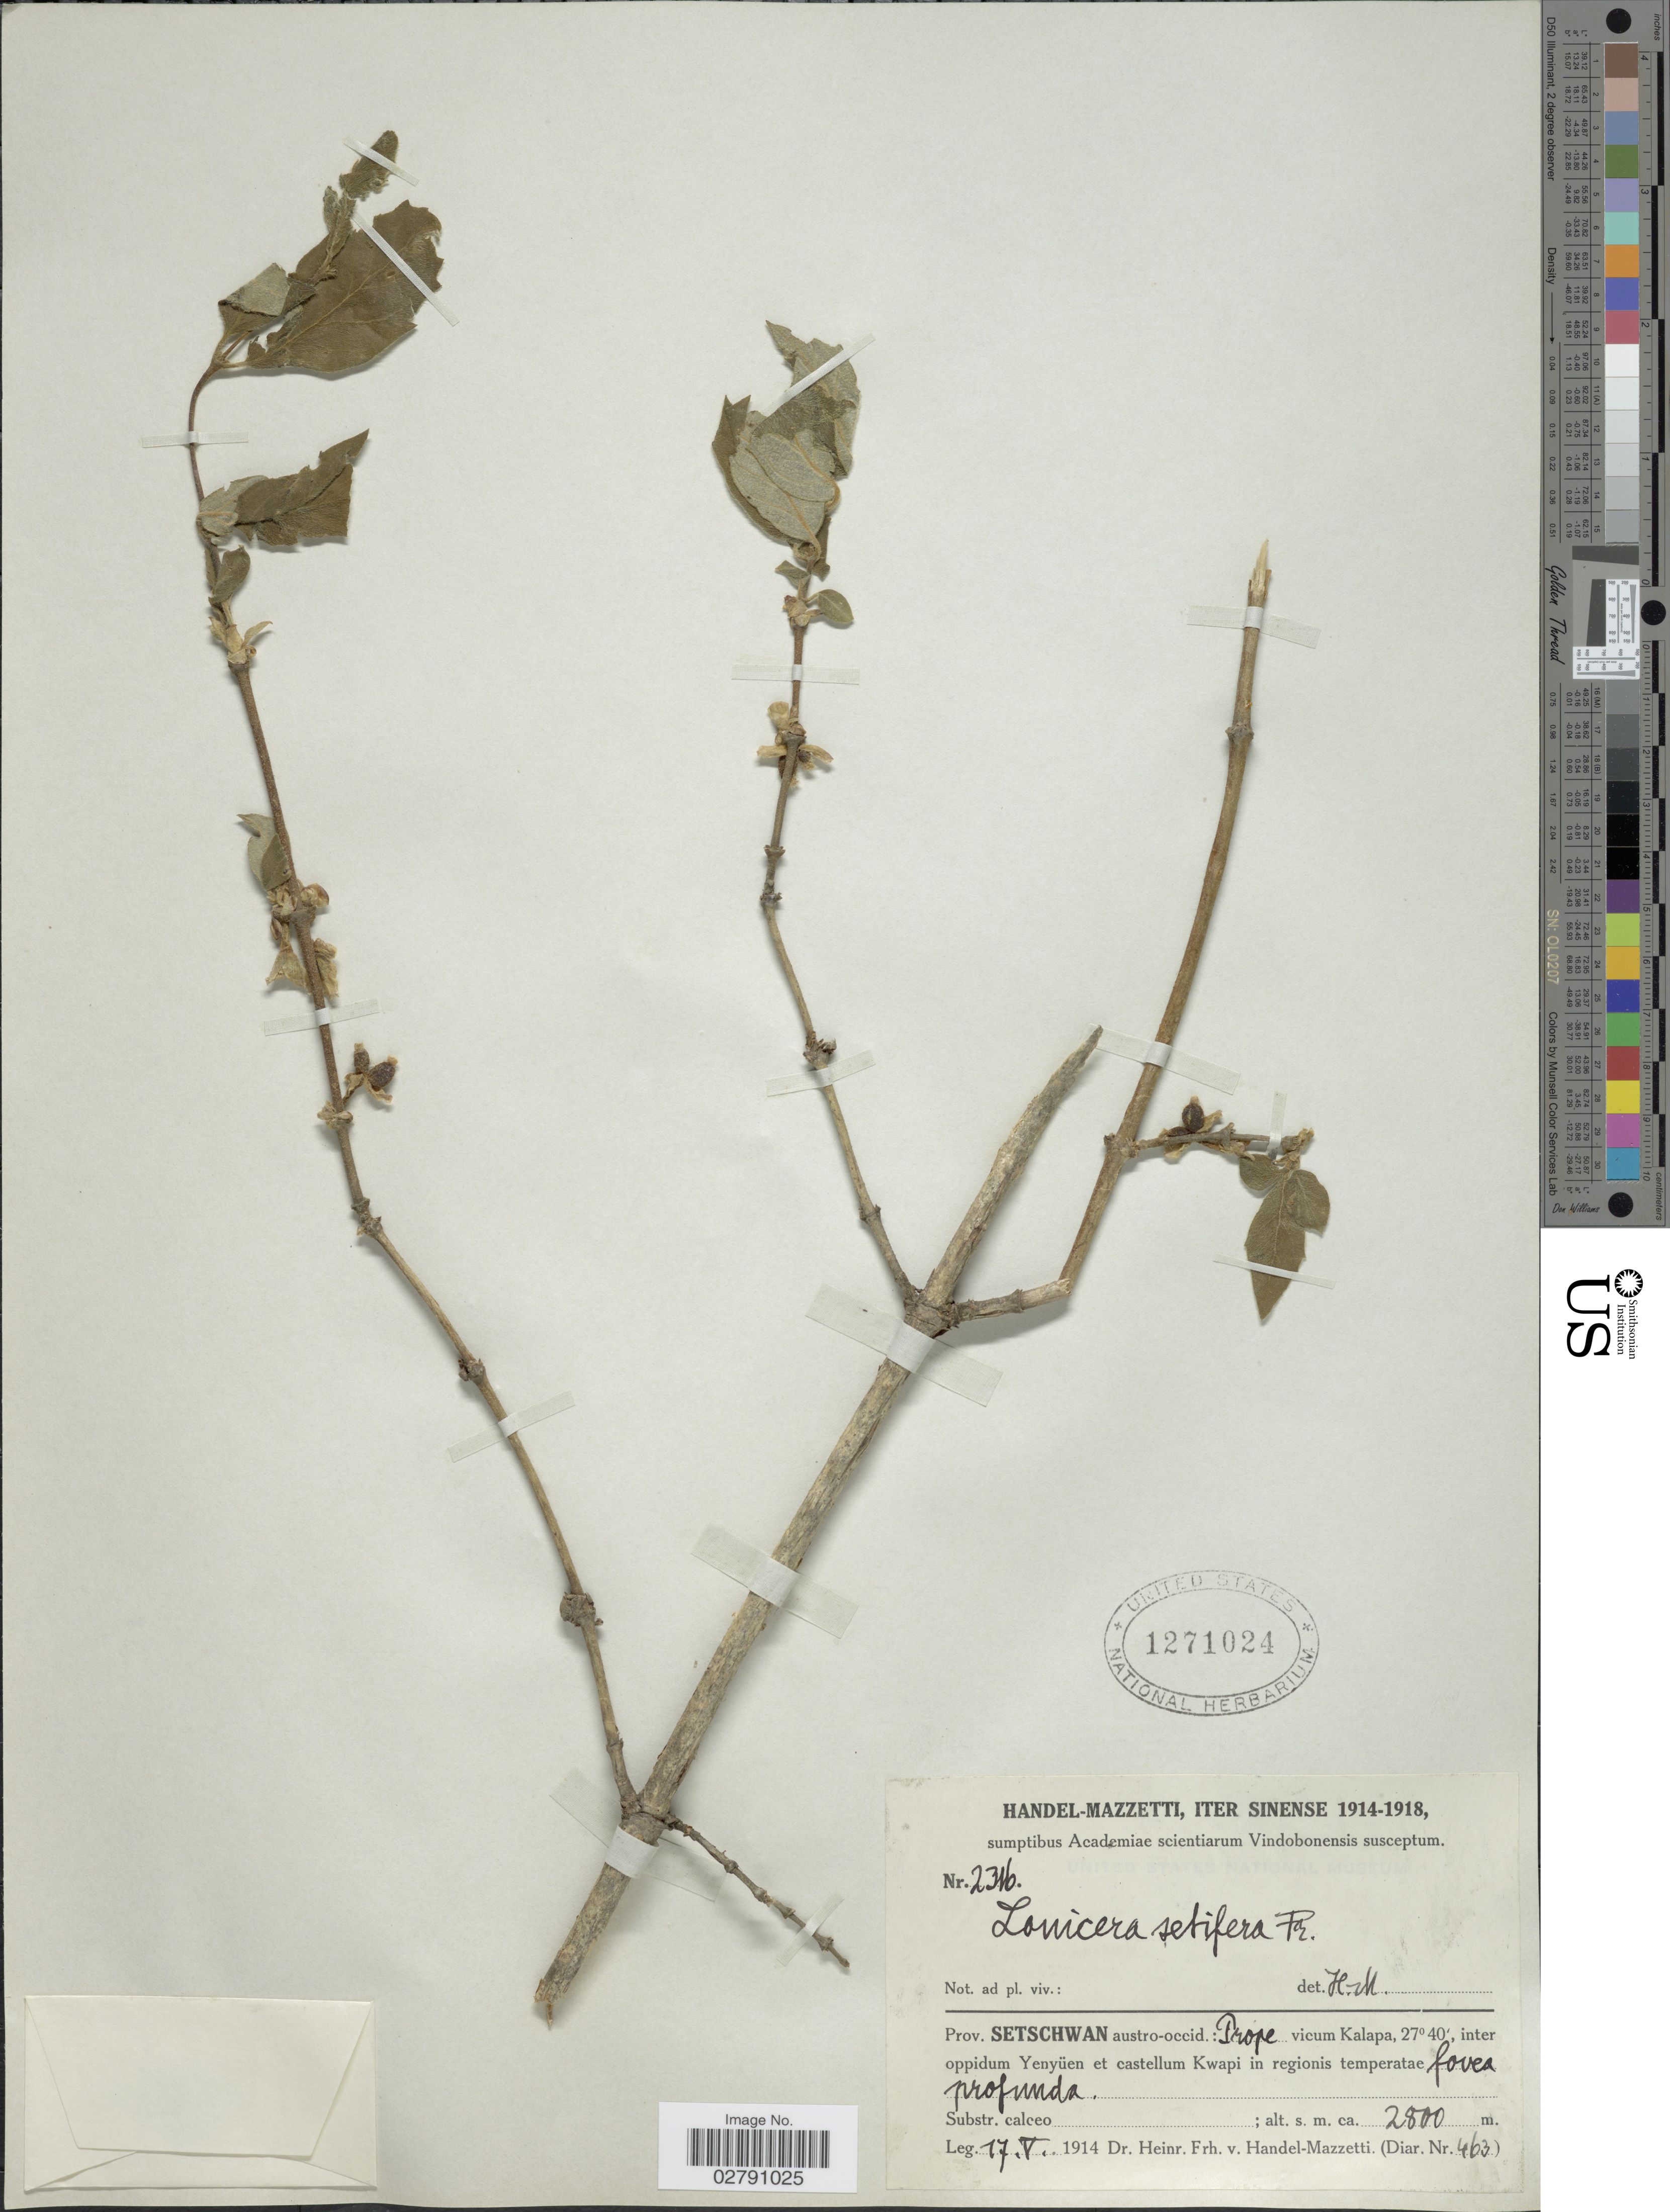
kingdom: Plantae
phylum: Tracheophyta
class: Magnoliopsida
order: Dipsacales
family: Caprifoliaceae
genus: Lonicera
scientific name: Lonicera setifera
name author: Franch.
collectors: H. Handel-Mazzetti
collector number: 2316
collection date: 1914-05-17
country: China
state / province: Sichuan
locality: Iter Sinense. Prov. Setschwan austro-occid.: Prope vicum Kalapa, inter oppidum Yenyüen et castellum Kwapi in regionis temperatae fovea profunda.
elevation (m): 2800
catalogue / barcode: US 1271024